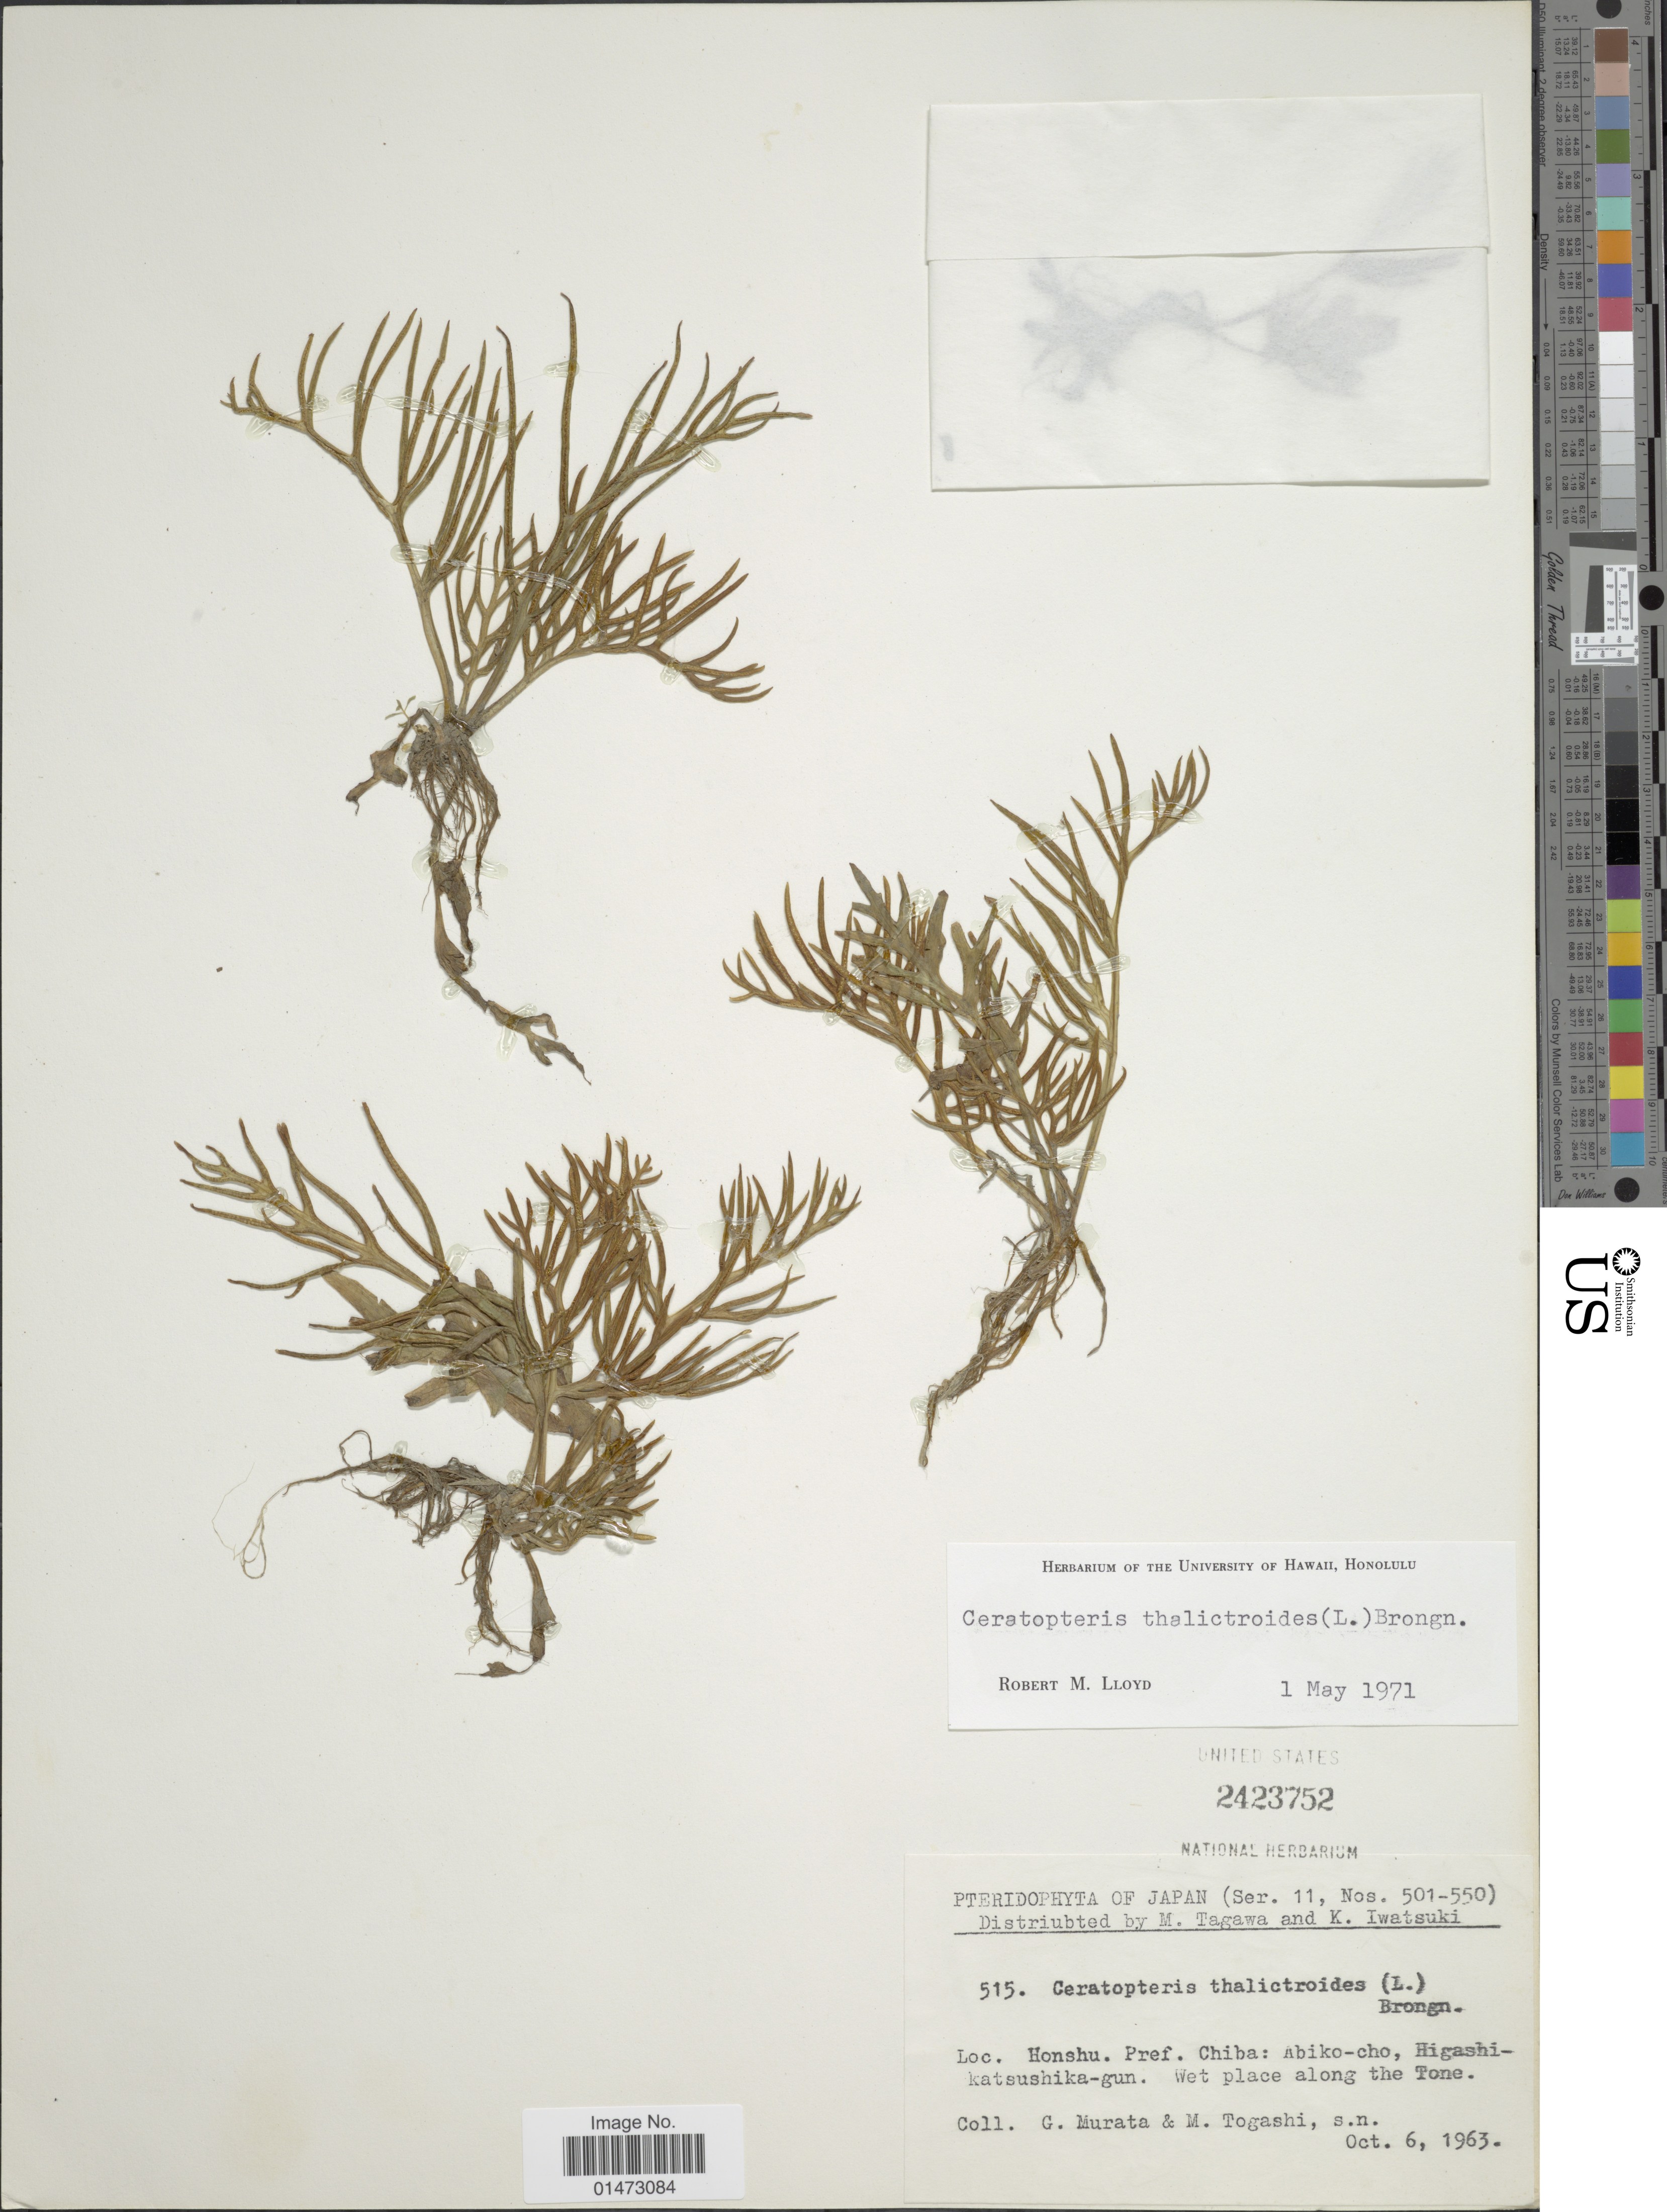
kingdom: Plantae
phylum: Tracheophyta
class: Polypodiopsida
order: Polypodiales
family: Pteridaceae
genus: Ceratopteris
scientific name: Ceratopteris thalictroides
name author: (L.) Brongn.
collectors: G. Murata & M. Togashi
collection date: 1963-10-06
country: Japan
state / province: Tiba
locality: Honshu. Pref. Chba: Abiko-cho, Higashi-katsushika-gun. Wet place along the Tone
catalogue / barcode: US 2423752